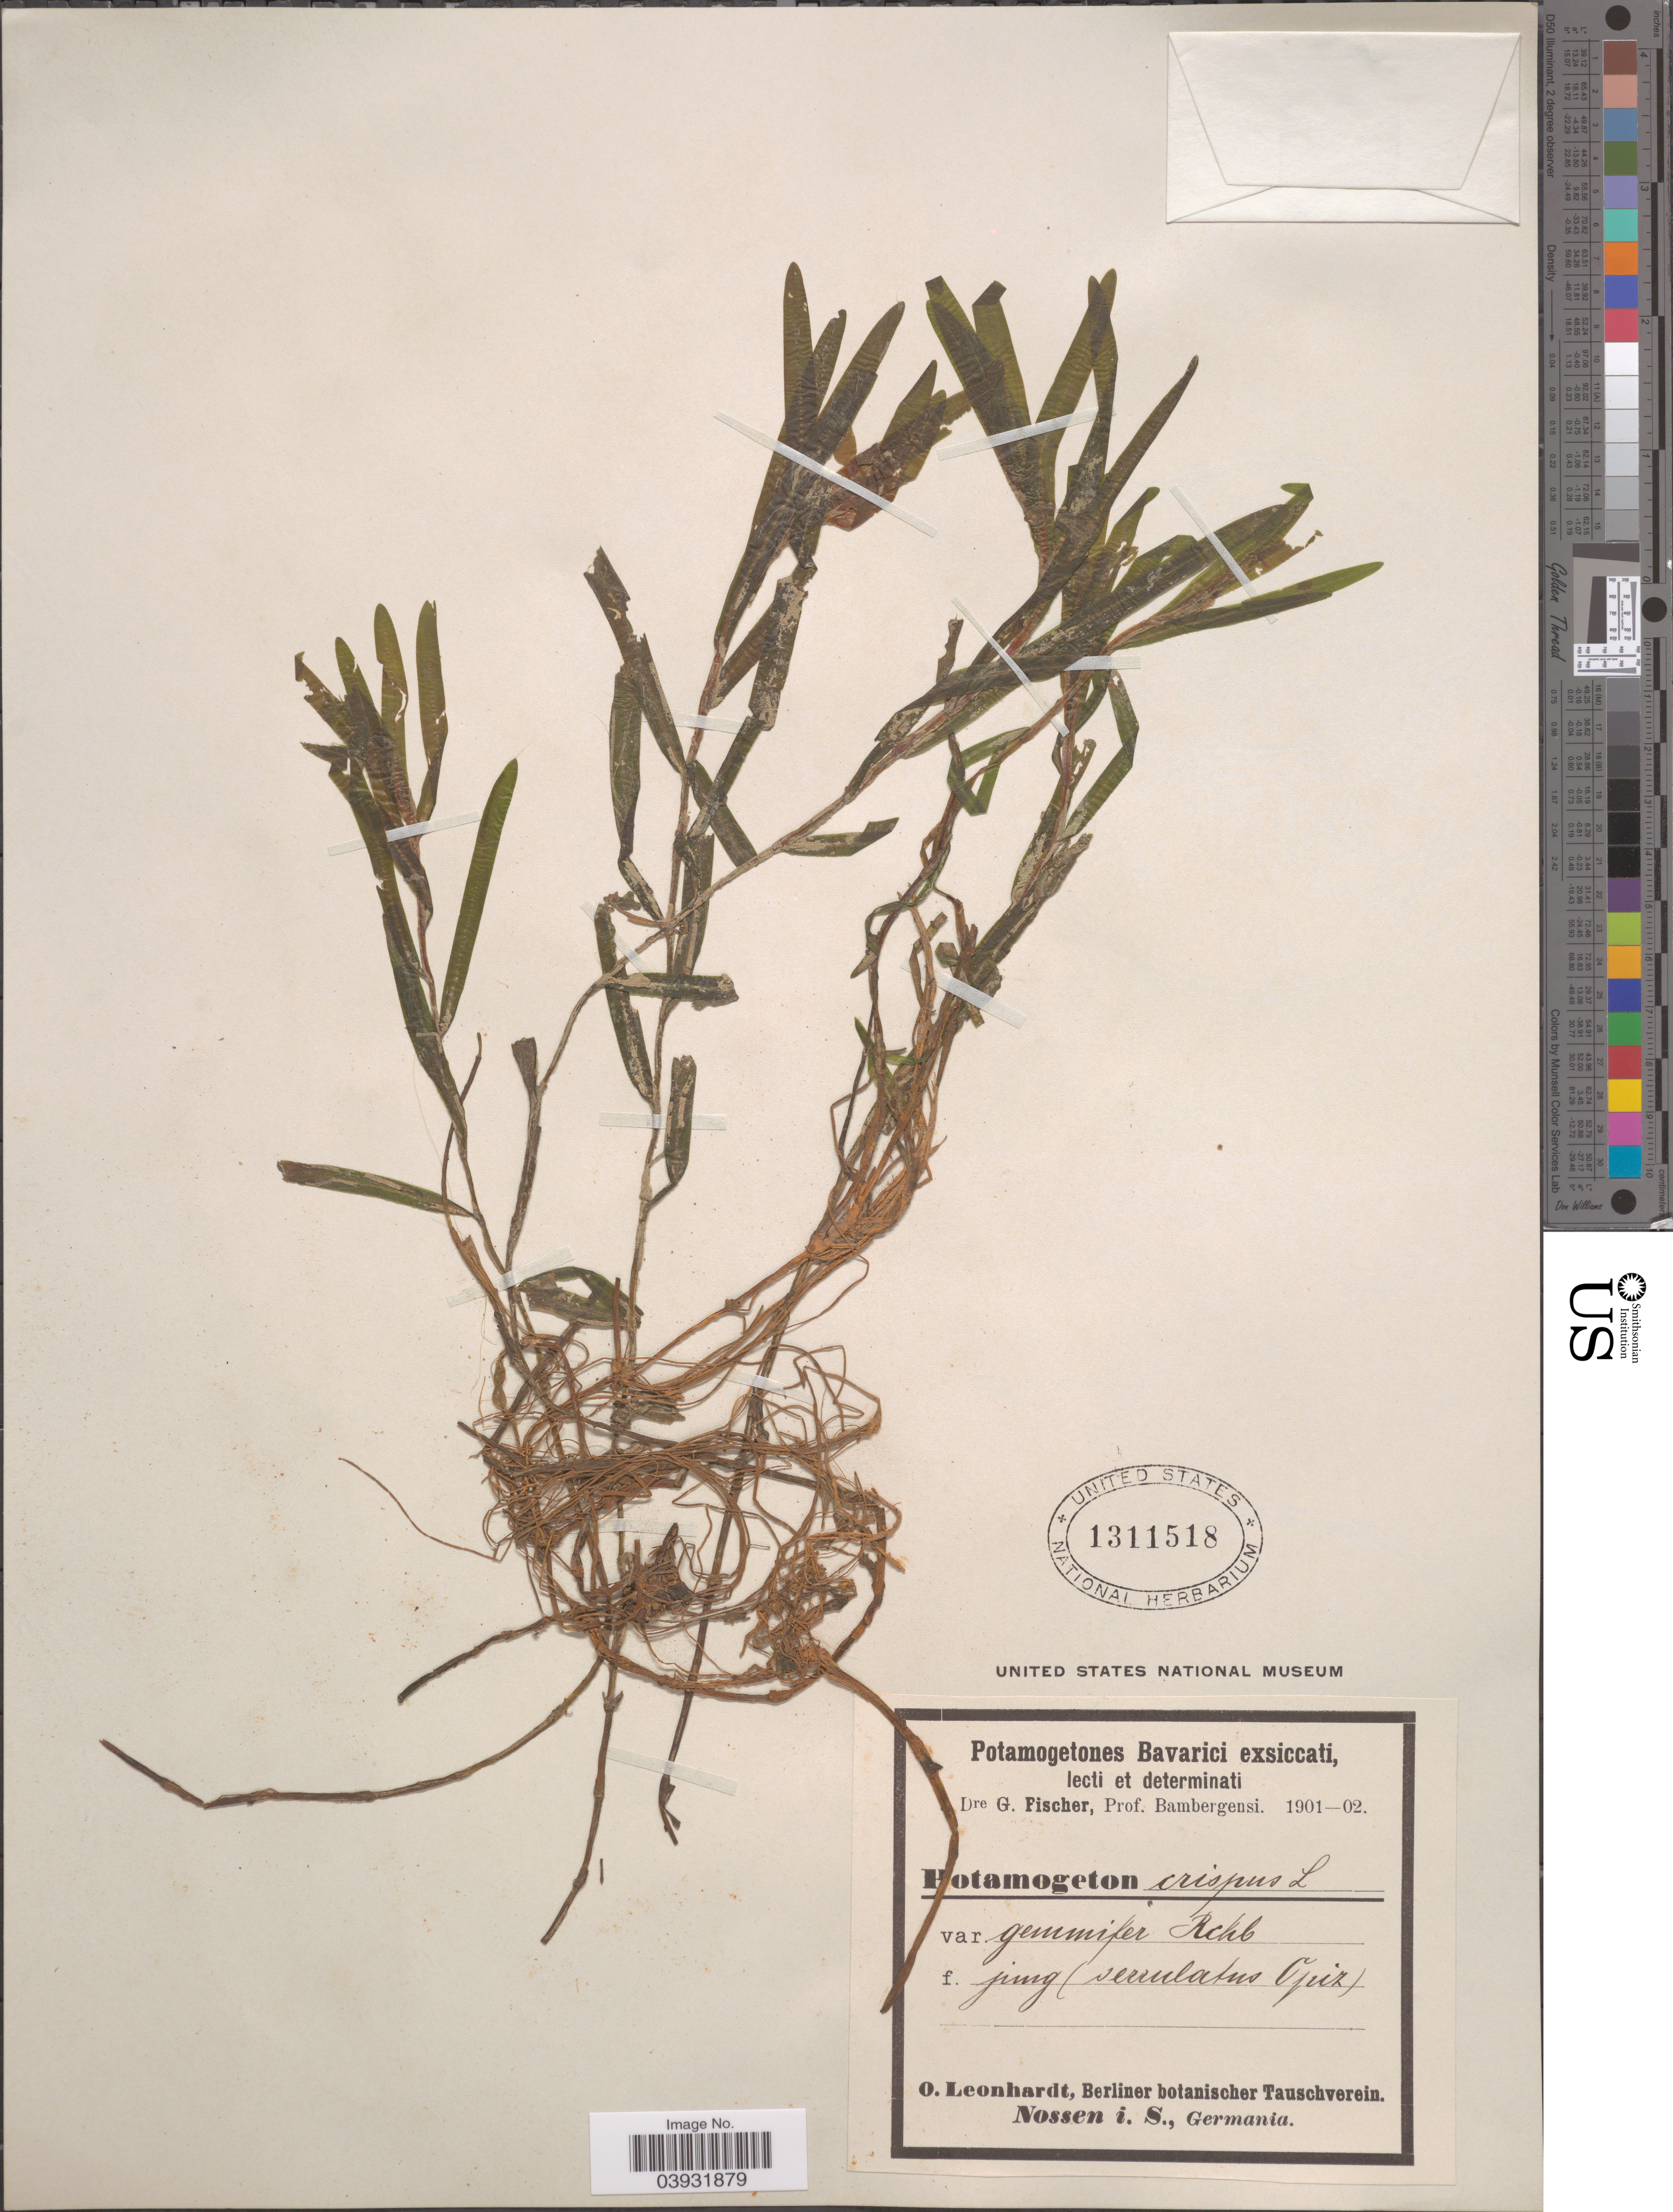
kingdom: Plantae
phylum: Tracheophyta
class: Liliopsida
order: Alismatales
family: Potamogetonaceae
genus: Potamogeton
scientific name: Potamogeton crispus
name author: L.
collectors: O. Leonhardt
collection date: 1901/1902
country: Germany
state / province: Bayern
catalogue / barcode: US 1311518